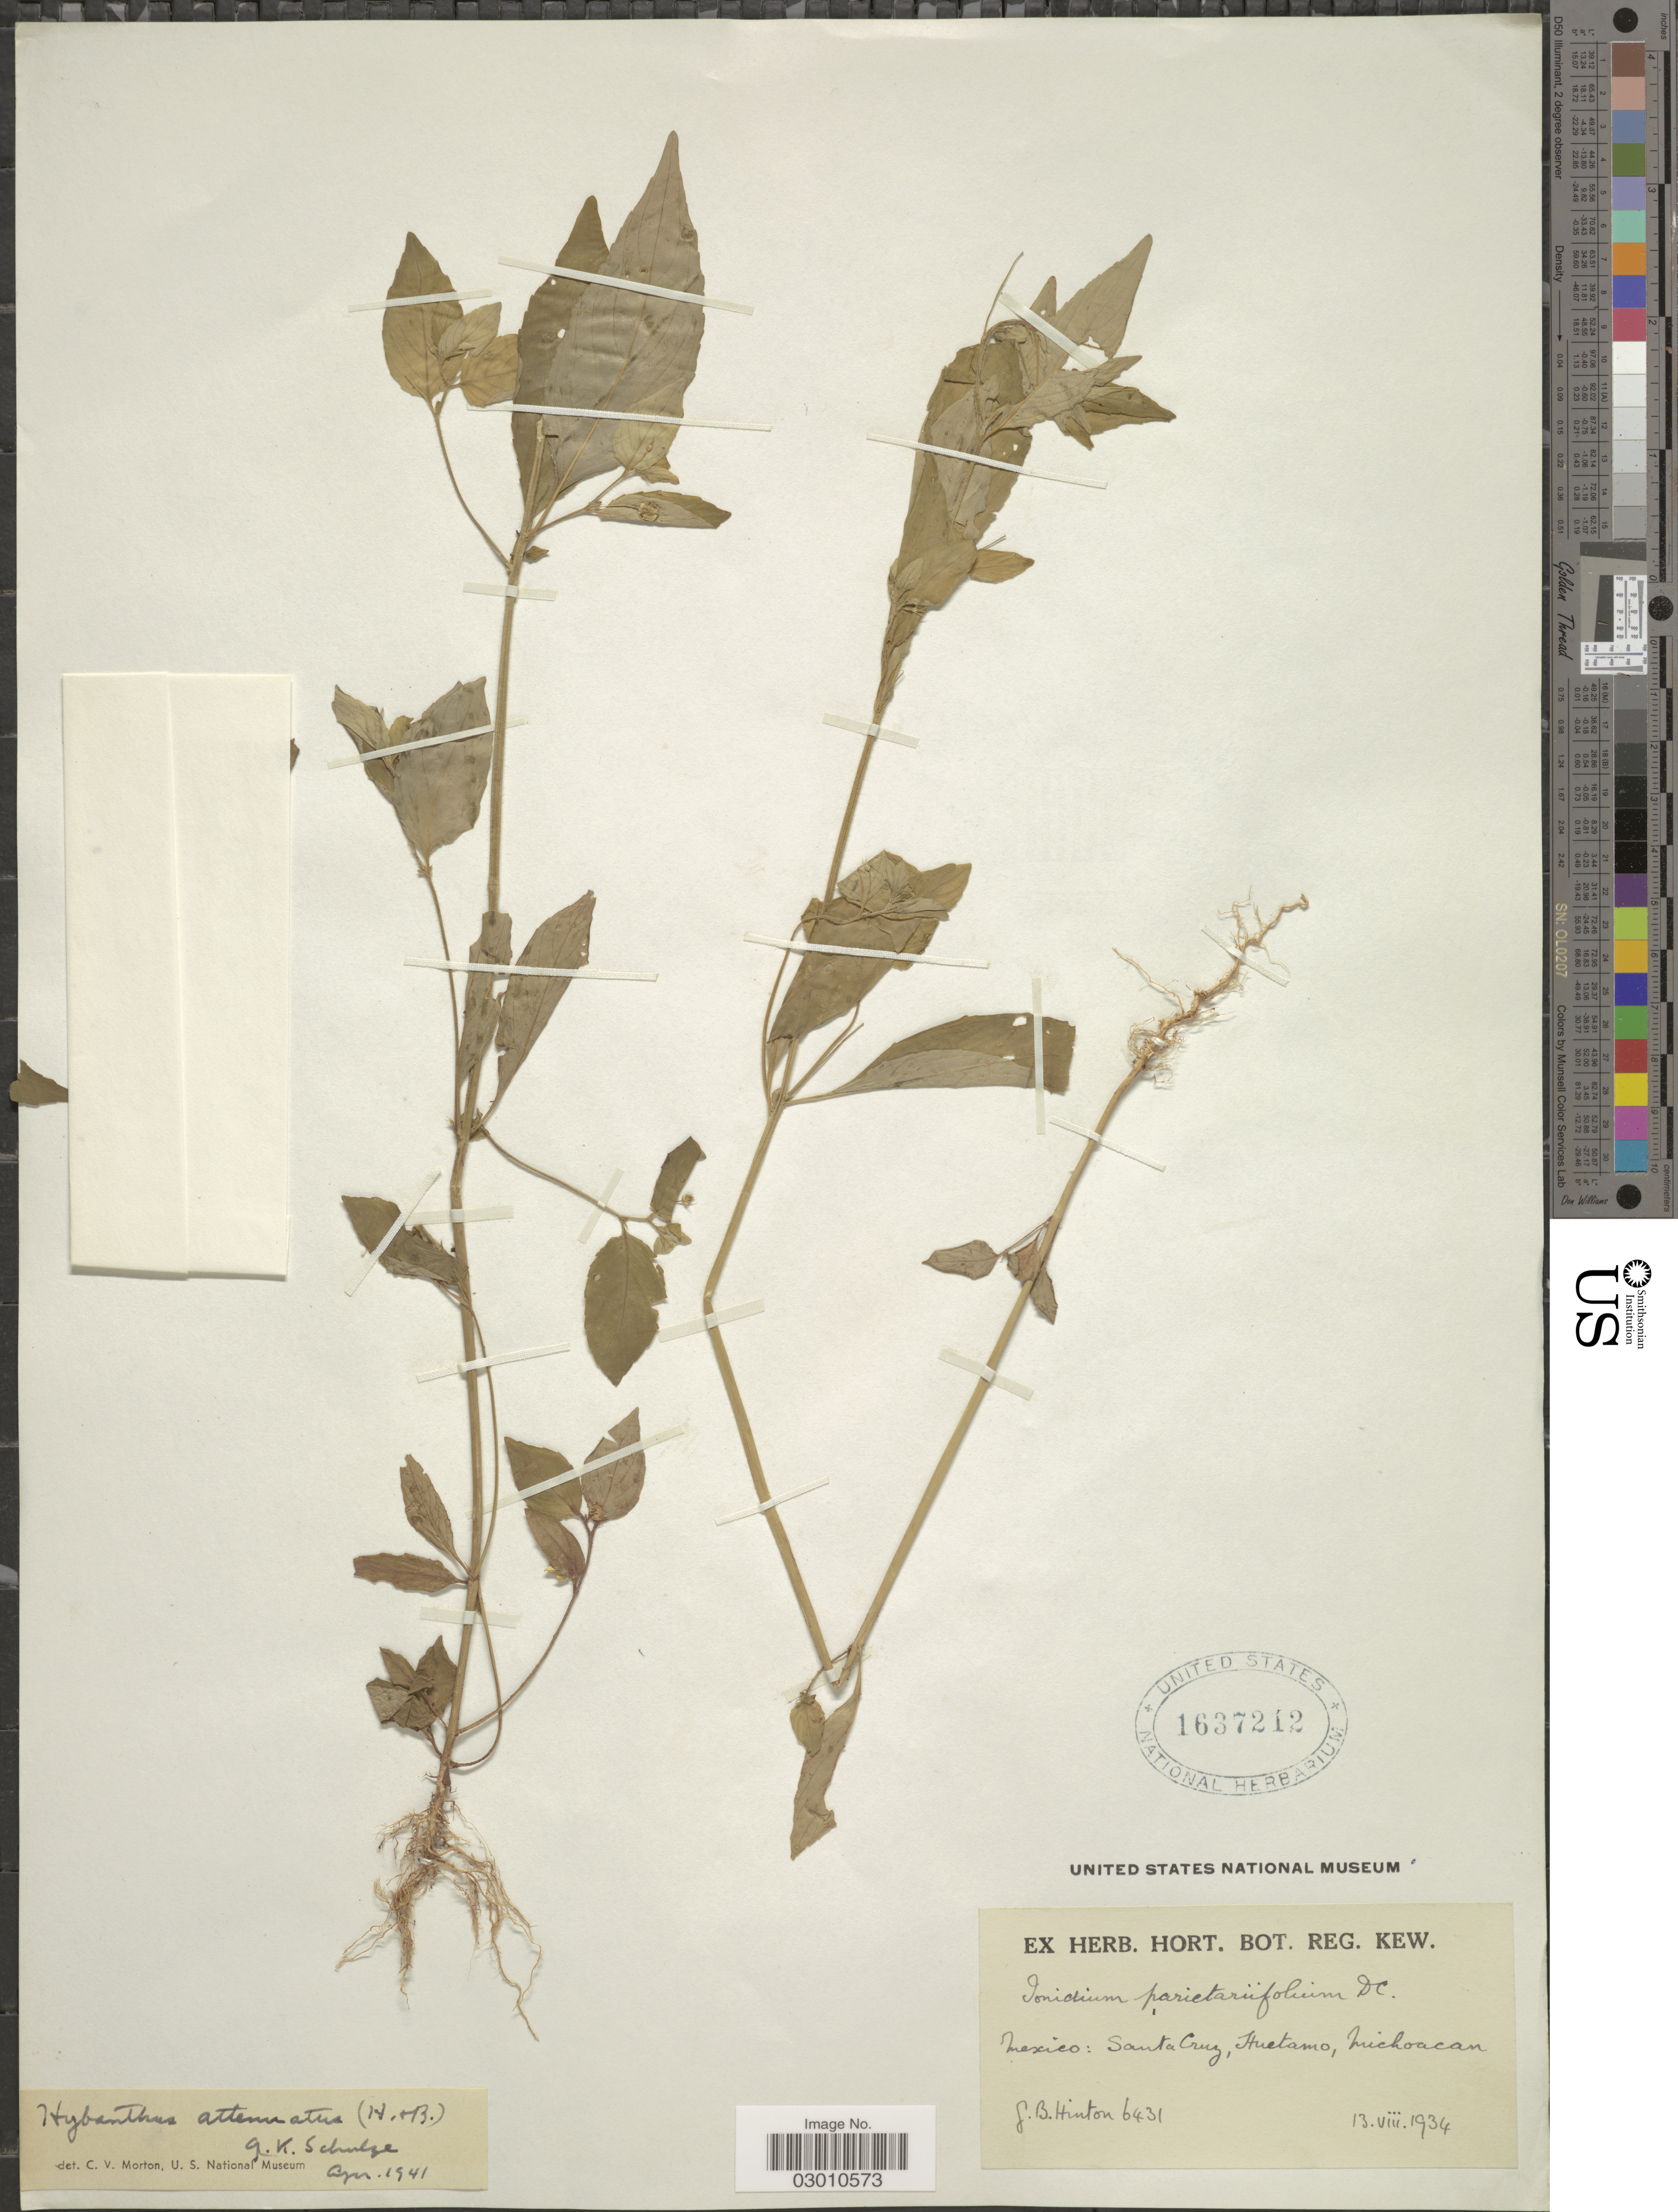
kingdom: Plantae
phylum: Tracheophyta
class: Magnoliopsida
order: Malpighiales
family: Violaceae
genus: Pombalia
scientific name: Pombalia attenuata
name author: (Humb. & Bonpl. ex Willd.) Paula-Souza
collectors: G. B. Hinton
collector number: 6431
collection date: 1934-08-13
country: Mexico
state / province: Michoacán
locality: Santa Cruz, Huetamo.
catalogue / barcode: US 1637212